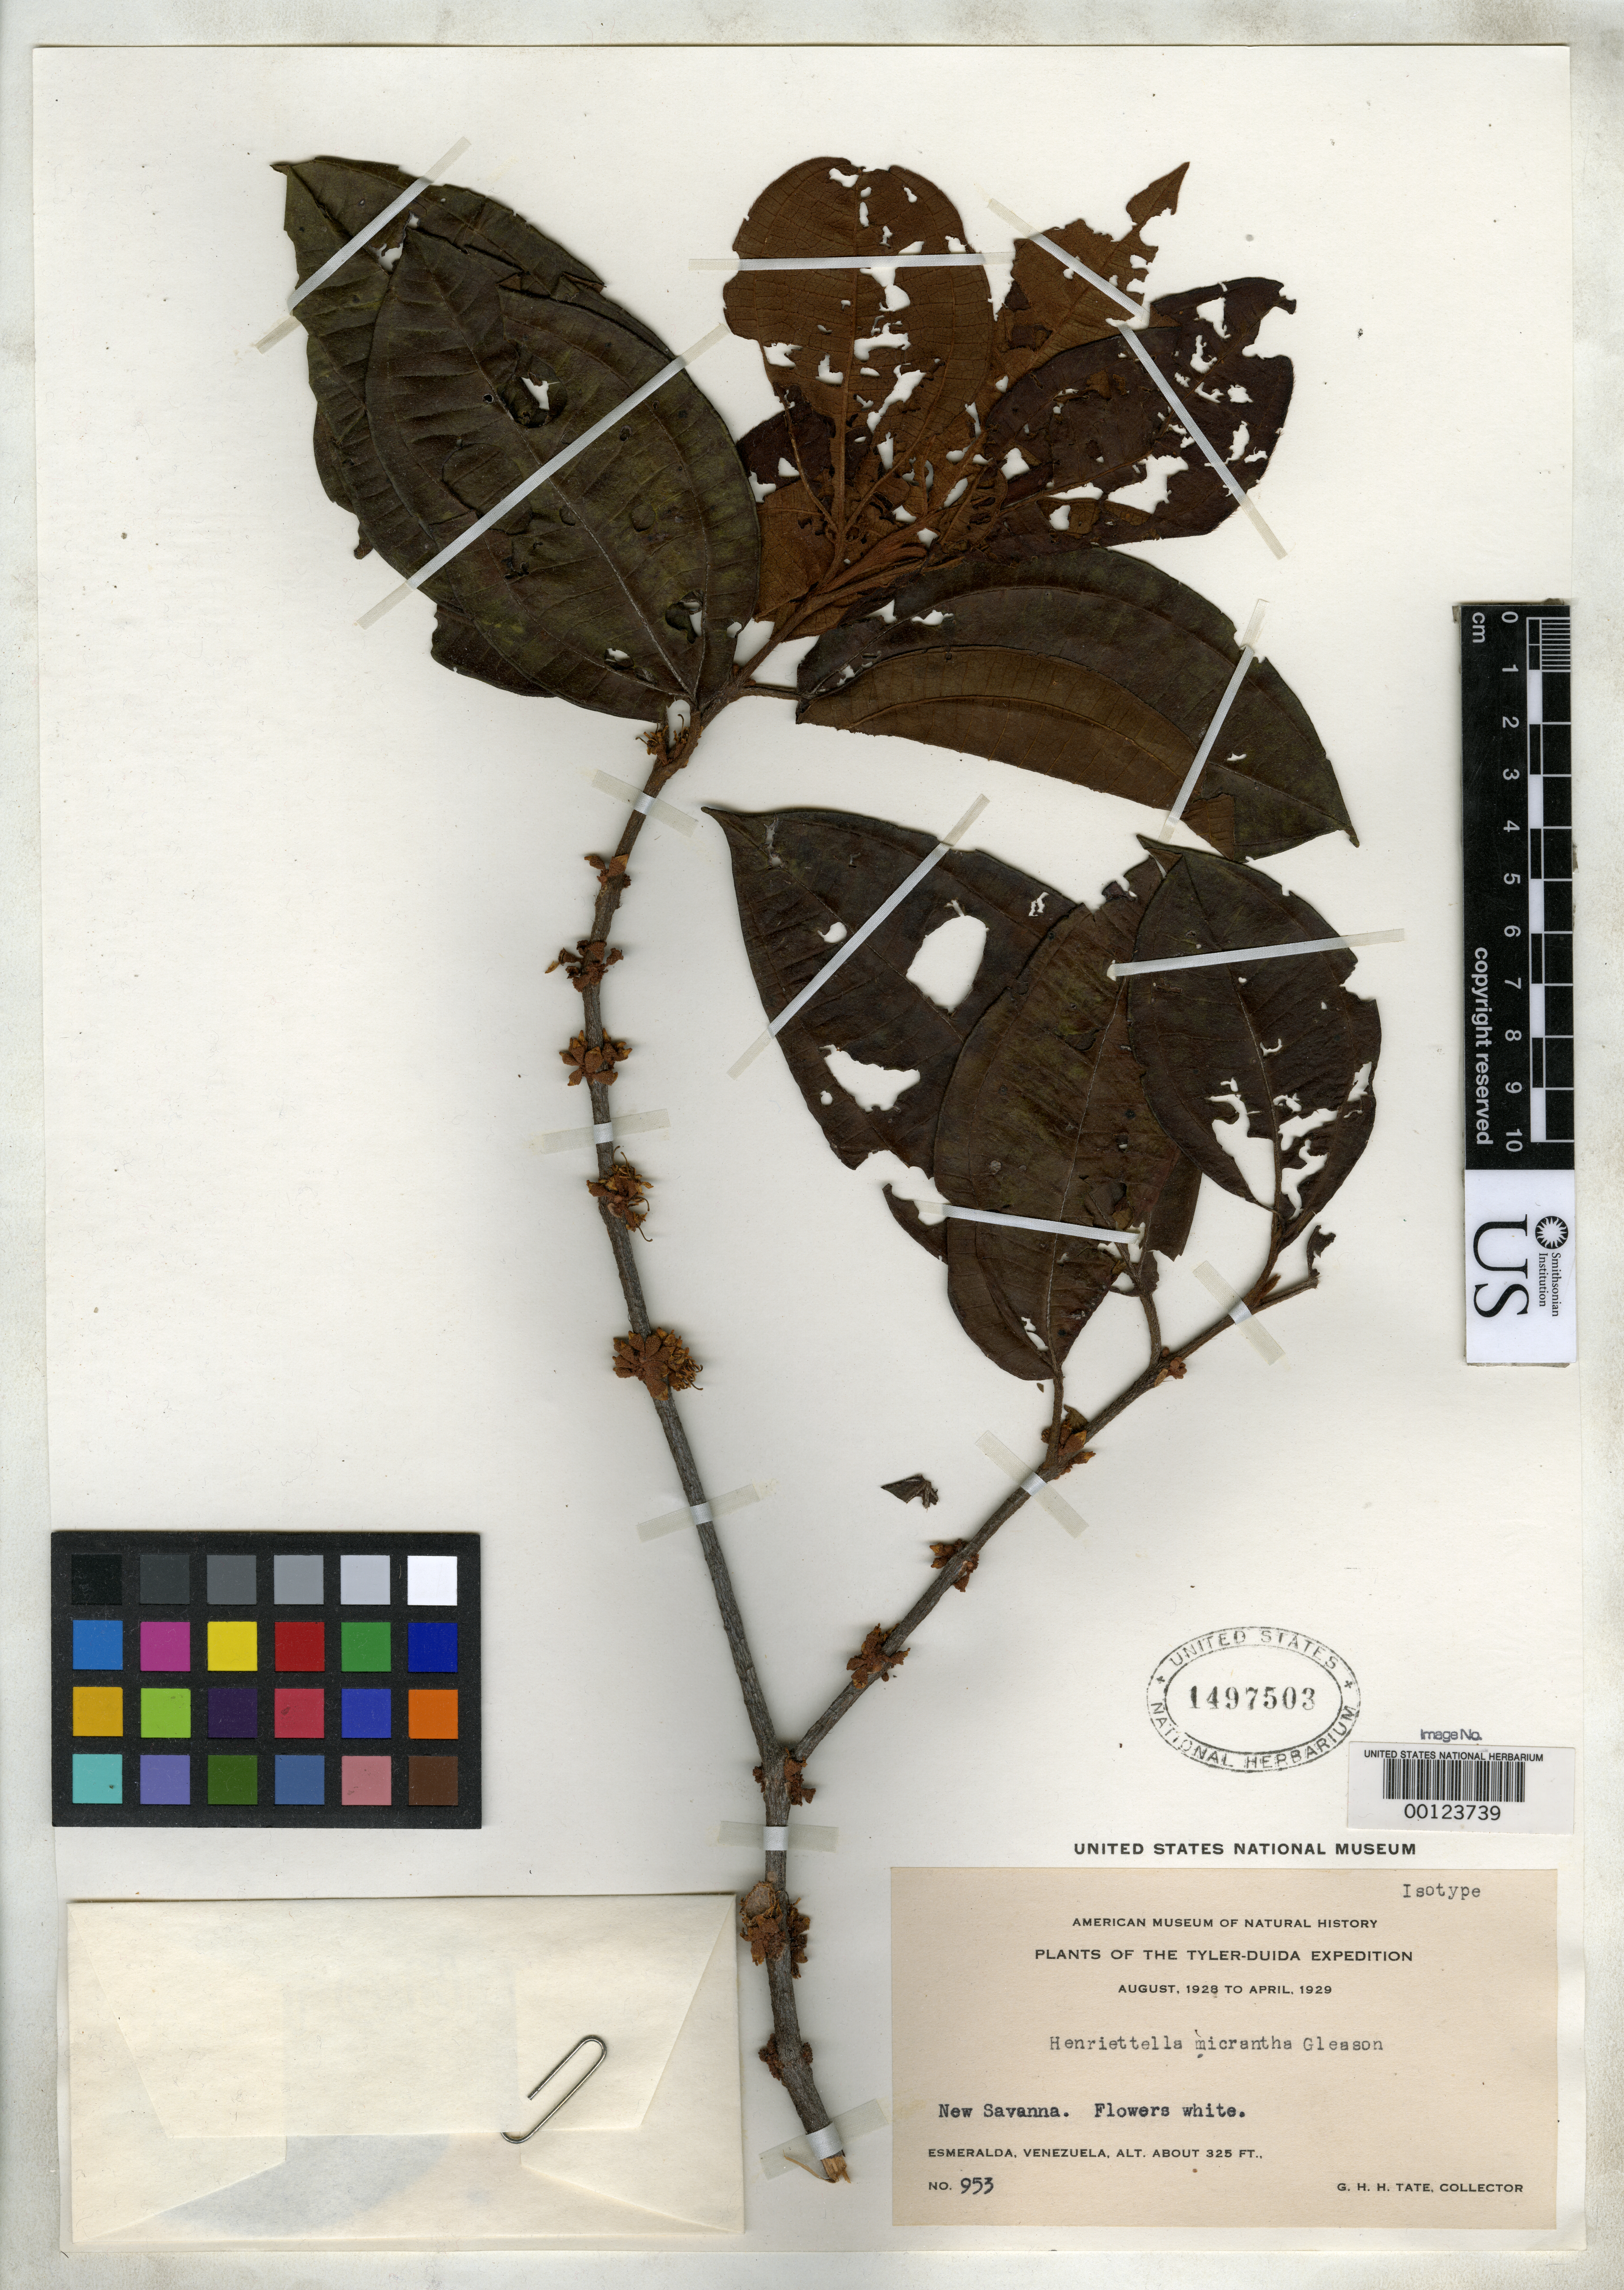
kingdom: Plantae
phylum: Tracheophyta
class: Magnoliopsida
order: Myrtales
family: Melastomataceae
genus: Henriettella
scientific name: Henriettella micrantha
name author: Gleason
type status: Isotype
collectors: G. H. H.Tate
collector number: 953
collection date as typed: Aug 1928 to -- Apr 1929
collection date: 1928-08/1929-04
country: Venezuela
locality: Esmeralda; alt. 325 Ft.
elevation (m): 99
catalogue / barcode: US 1497503